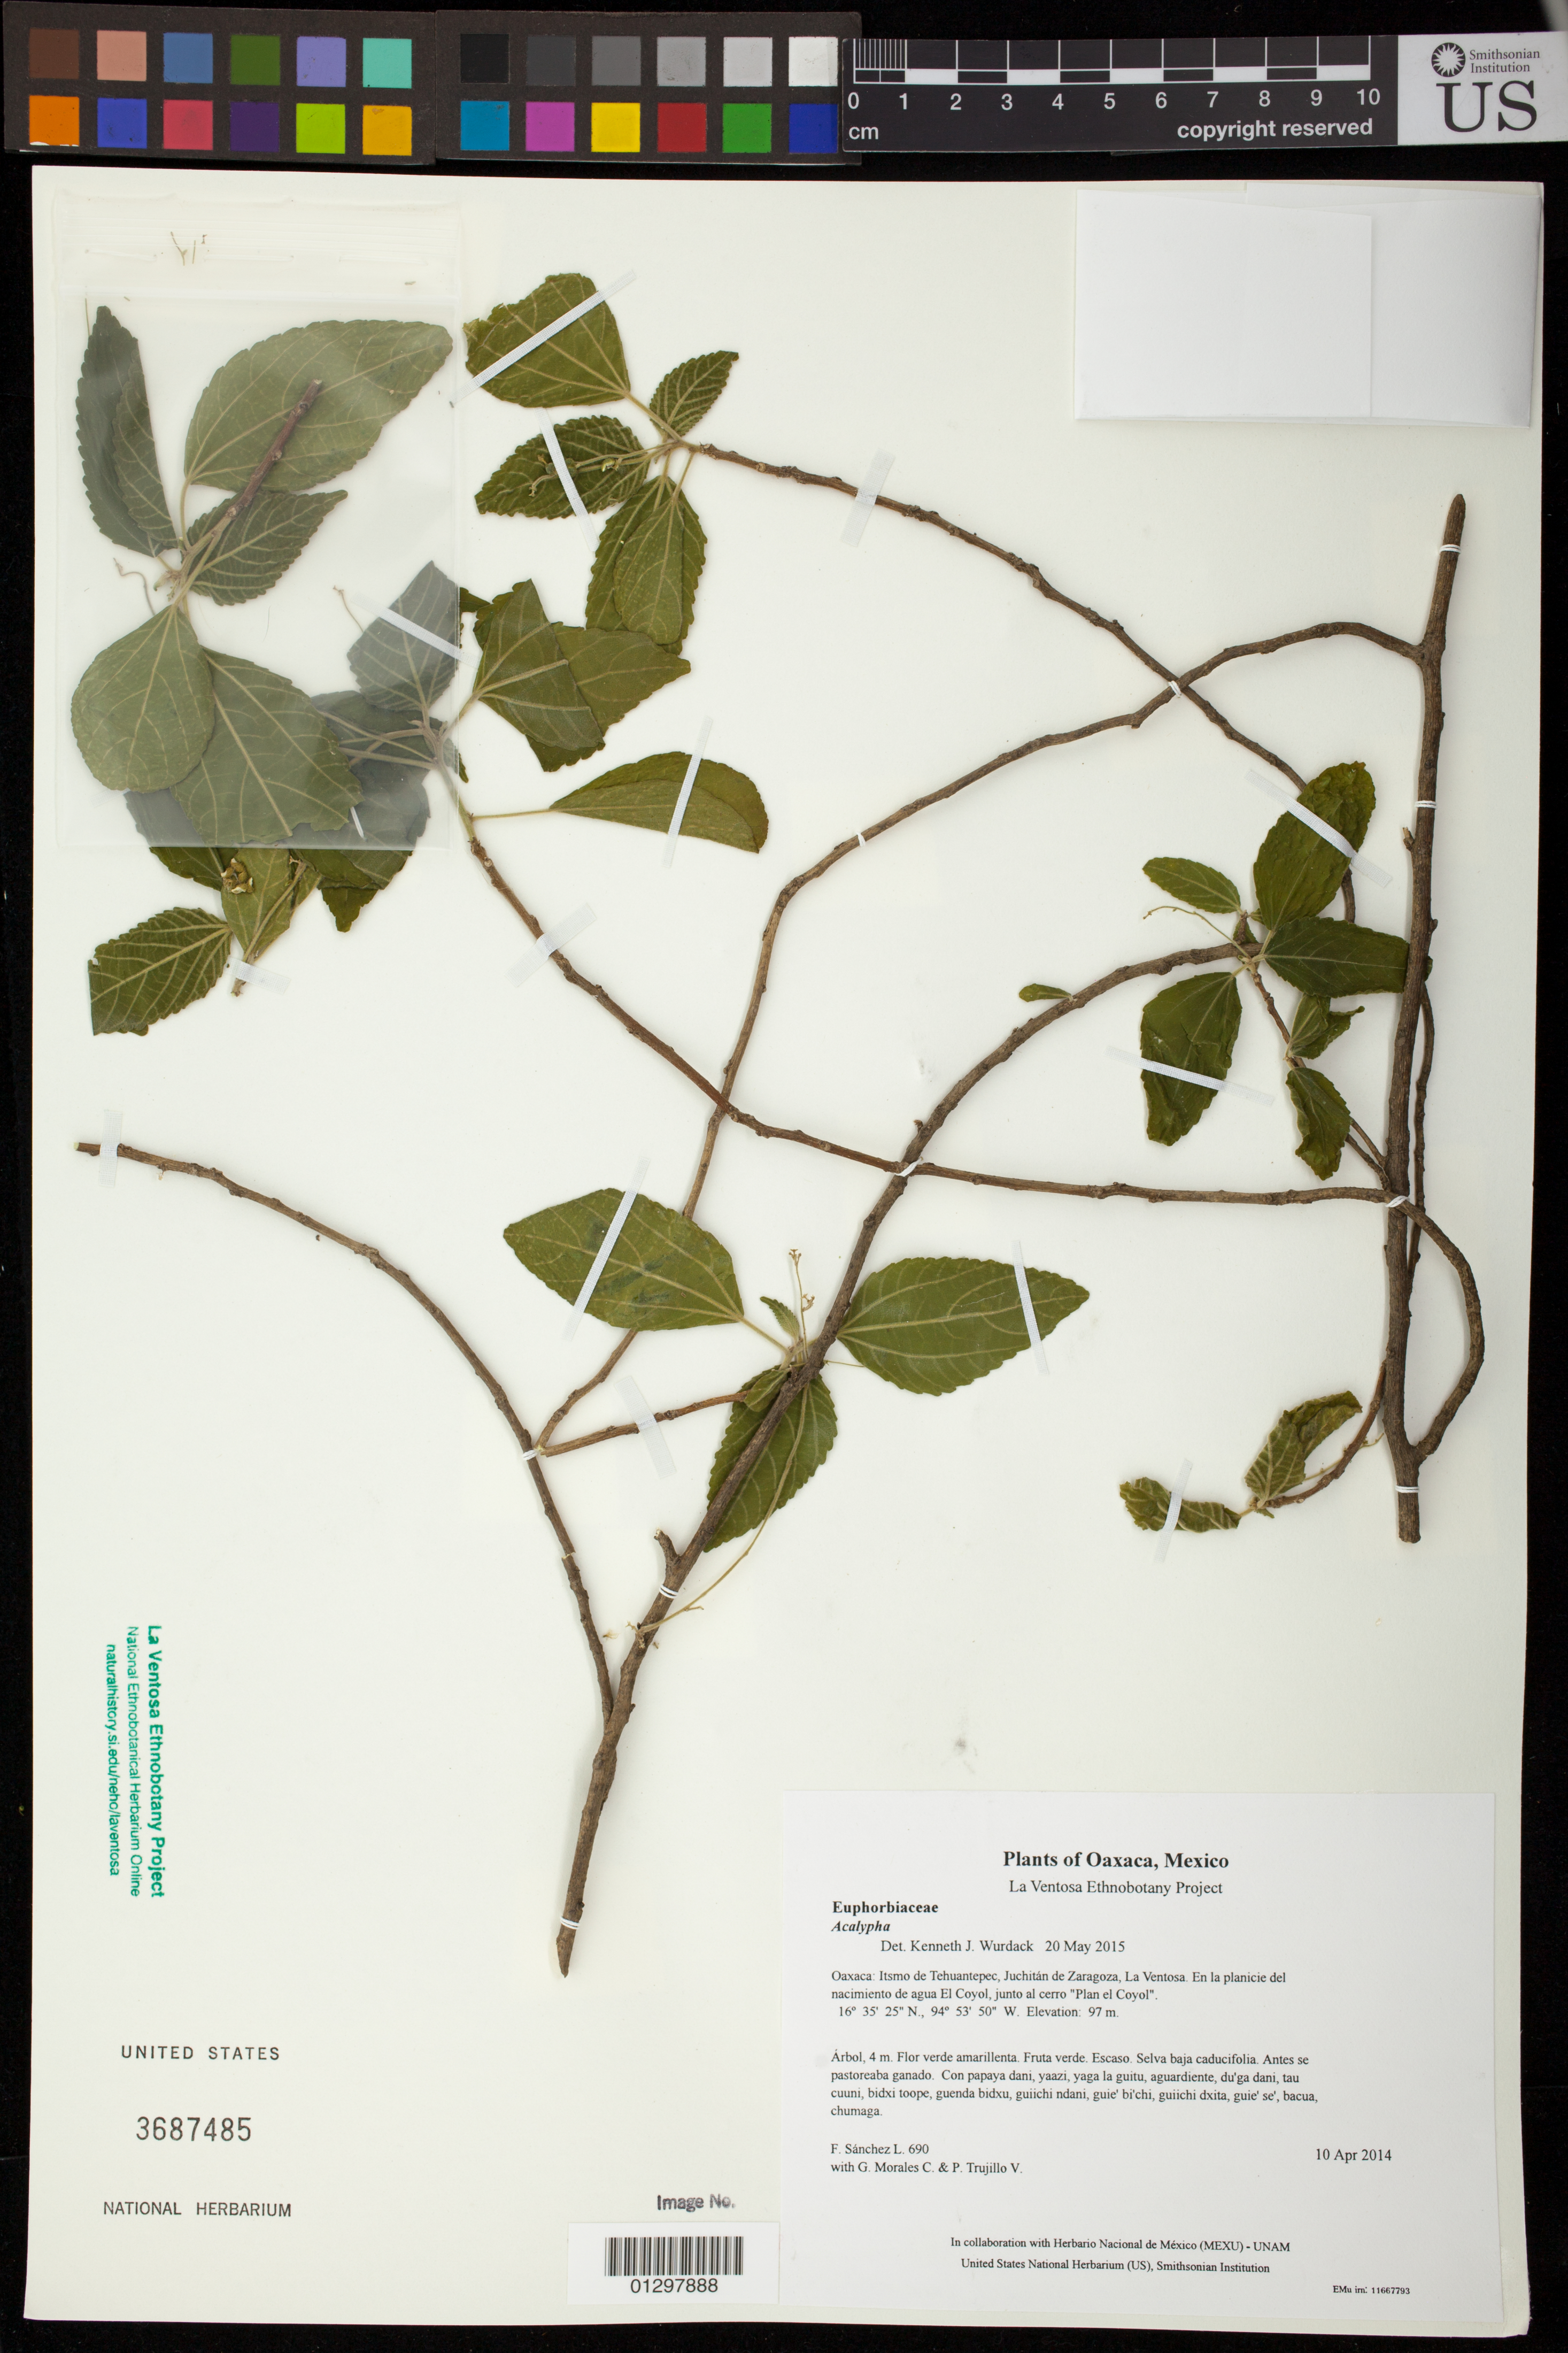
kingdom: Plantae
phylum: Tracheophyta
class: Magnoliopsida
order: Malpighiales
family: Euphorbiaceae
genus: Acalypha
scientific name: Acalypha flagellata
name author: Millsp.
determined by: Martínez Gordillo, M.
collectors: F. Sánchez L., G. Morales C. & P. Trujillo V.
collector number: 690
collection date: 2014-04-10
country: Mexico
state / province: Oaxaca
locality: Itsmo de Tehuantepec, Juchitán de Zaragoza, La Ventosa. En la planicie del nacimiento de agua El Coyol, junto al cerro "Plan el Coyol".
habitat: Selva baja caducifolia. Antes se pastoreaba ganado.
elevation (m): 97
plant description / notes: JEBOT, MEXU, SERO, US; Yaga. 4 m. Guie' naga' naguchi ga. Cuaananaxhi naga'. Huaxie'.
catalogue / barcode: US 3687485